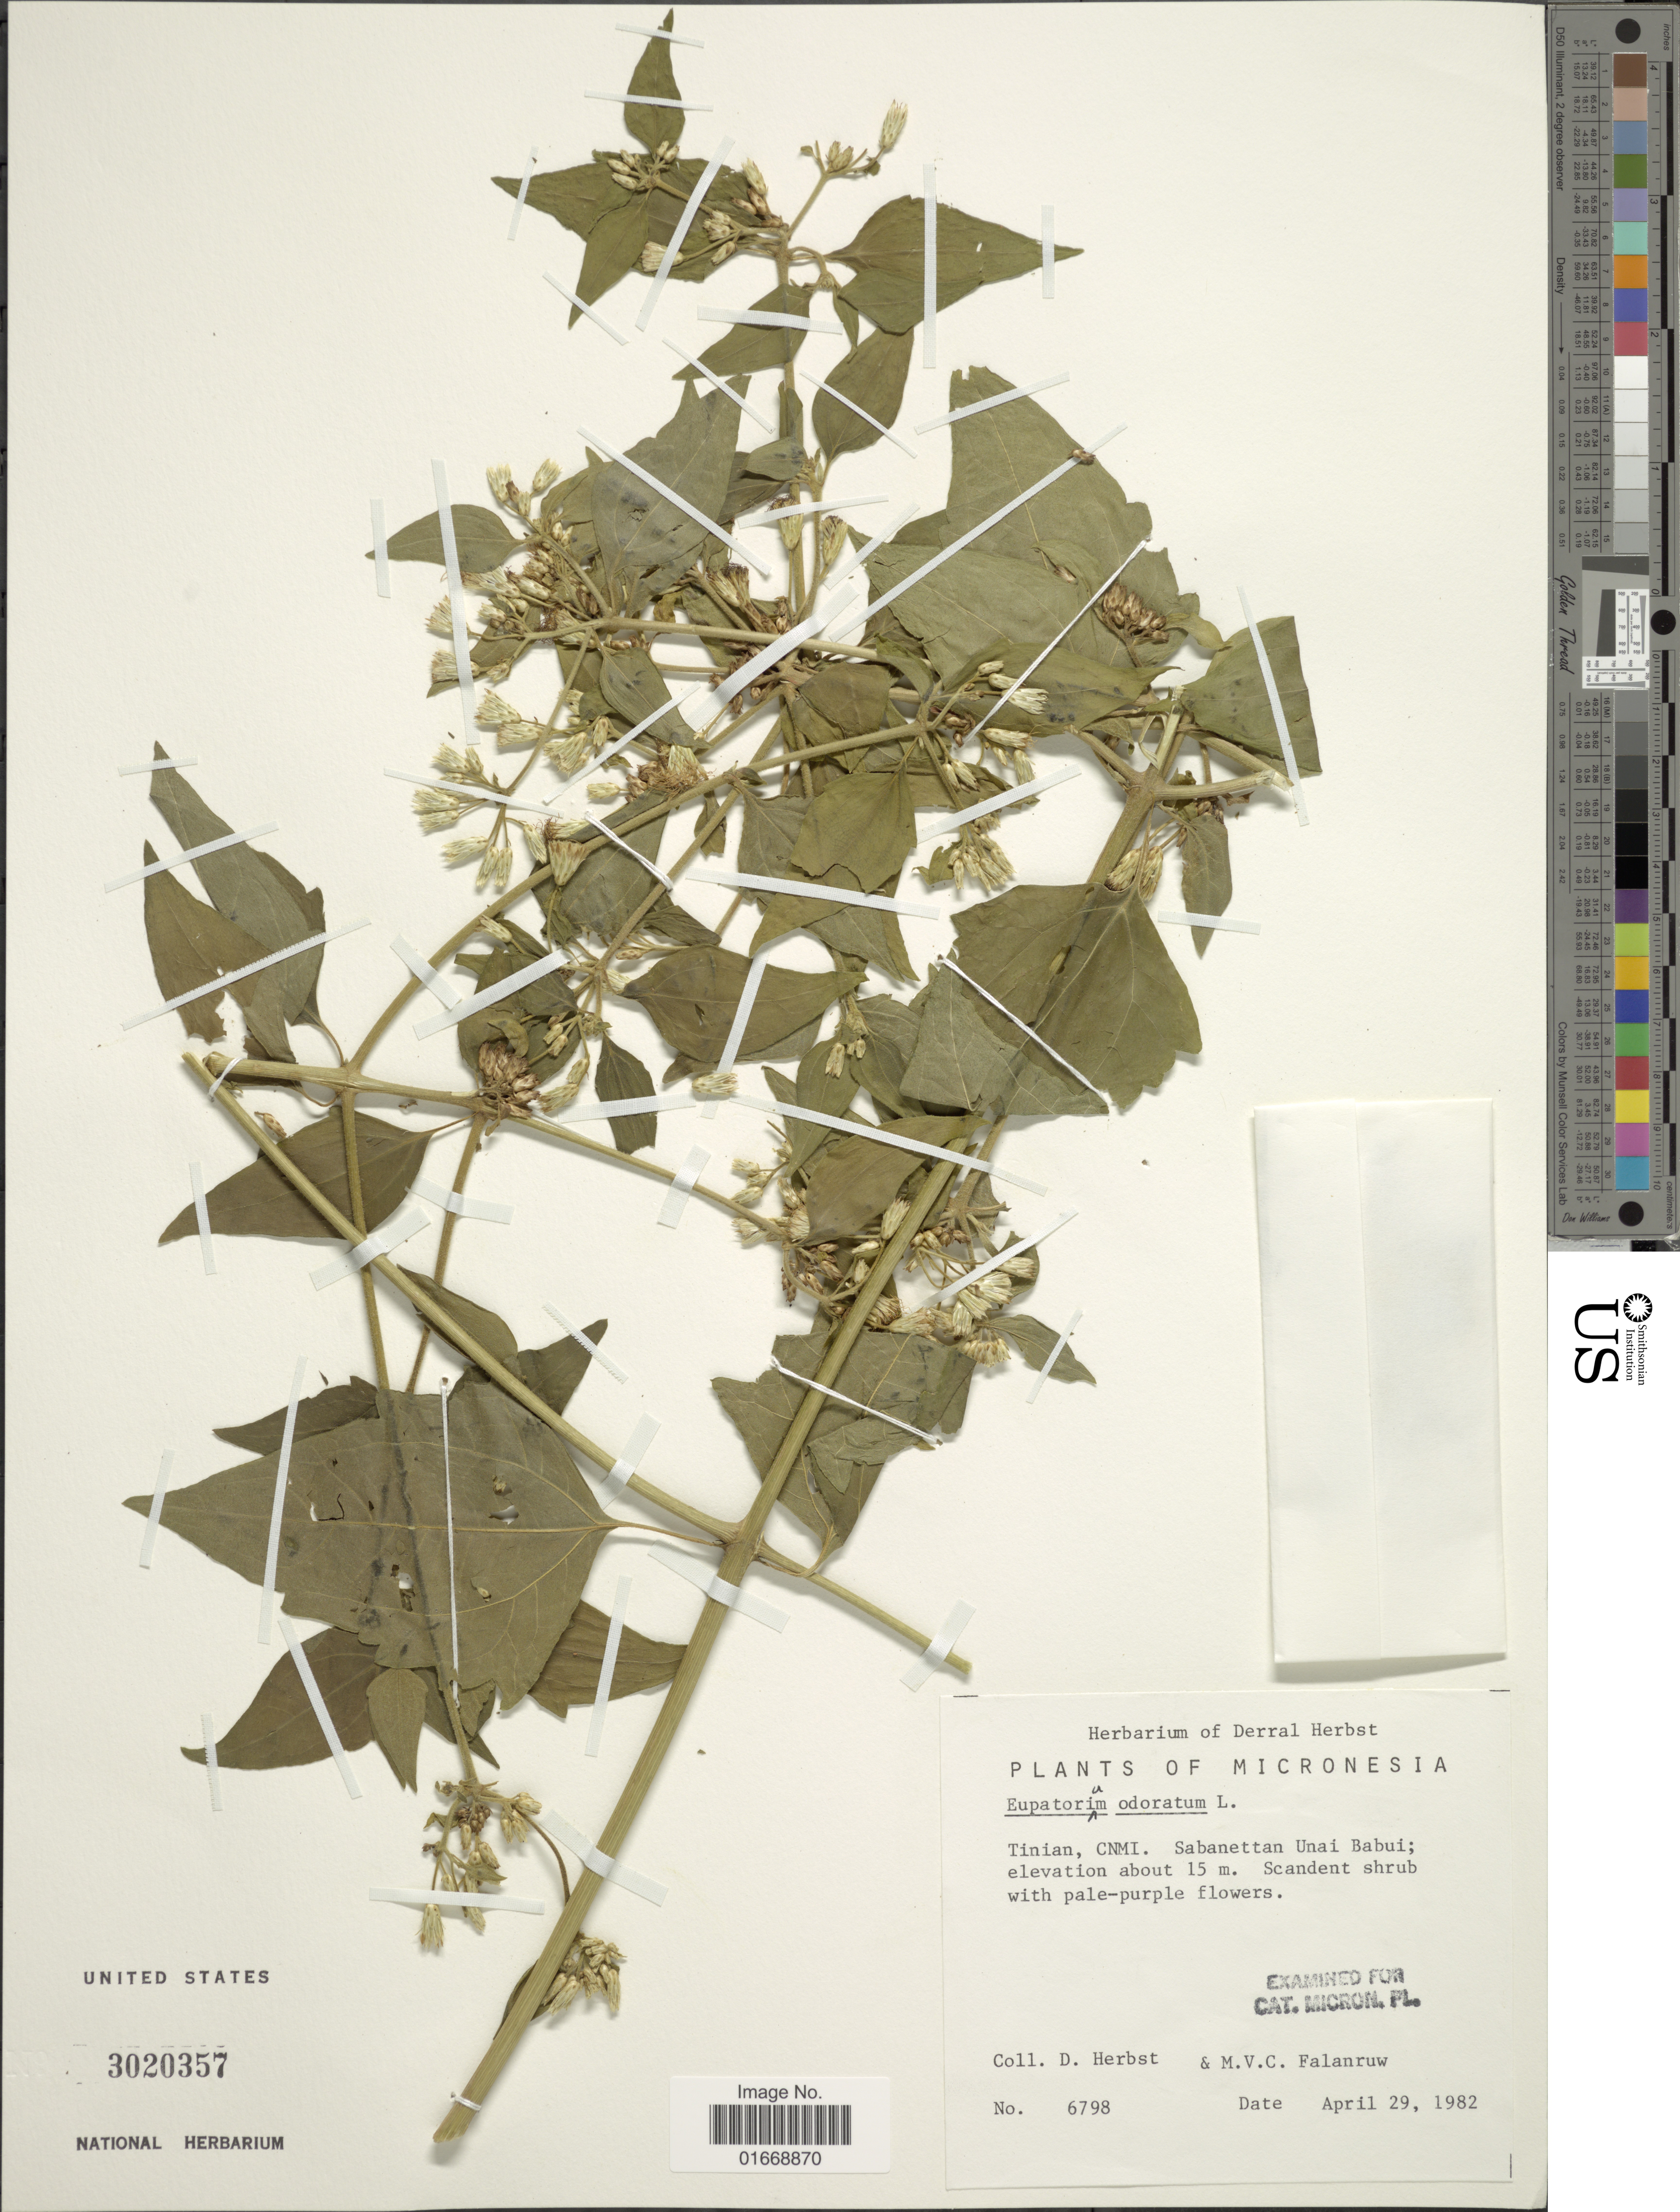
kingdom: Plantae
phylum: Tracheophyta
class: Magnoliopsida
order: Asterales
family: Asteraceae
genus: Chromolaena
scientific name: Chromolaena odorata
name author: (L.) R.M. King & H. Rob.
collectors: D. Herbst & M. V. Falanruw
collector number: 6798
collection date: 1982-04-29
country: Northern Mariana Islands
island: Tinian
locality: Tinian, CNMI, Sabanettan Unai Babui [interpreted]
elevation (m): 15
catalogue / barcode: US 3020357